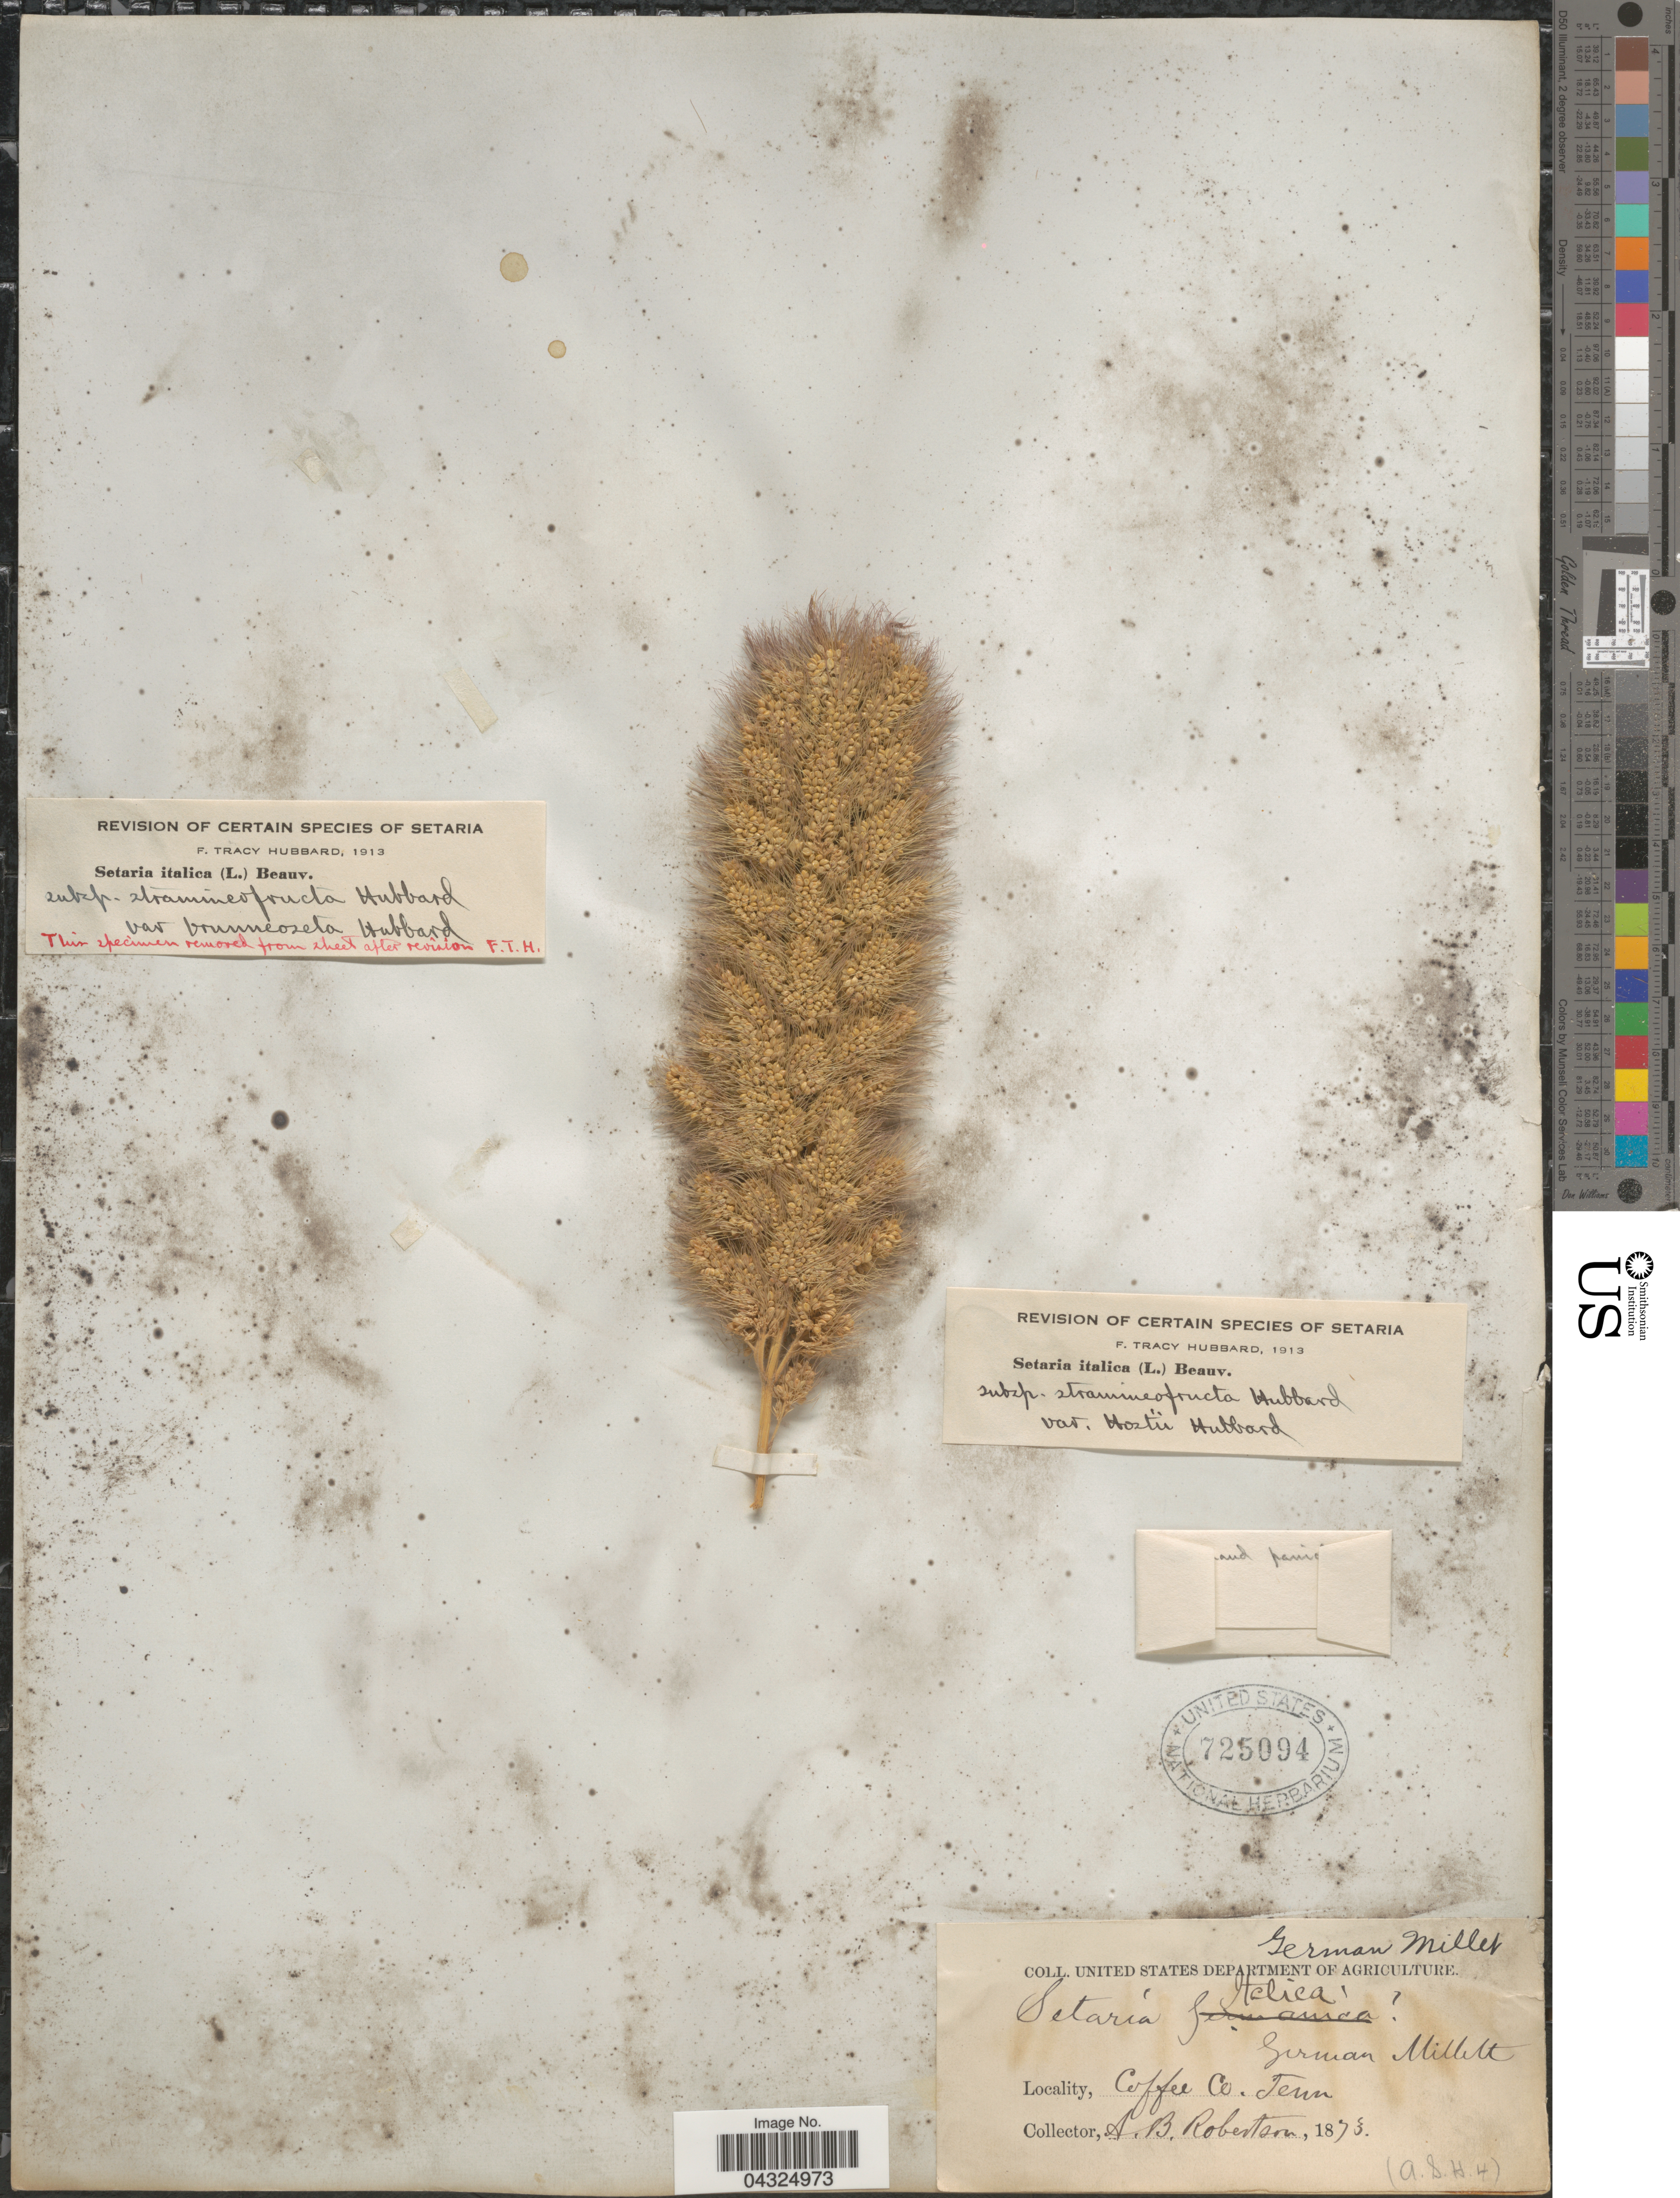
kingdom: Plantae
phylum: Tracheophyta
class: Liliopsida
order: Poales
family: Poaceae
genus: Setaria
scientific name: Setaria italica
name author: (L.) P. Beauv.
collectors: A. Robertson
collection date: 1873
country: United States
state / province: Tennessee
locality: Coffee Co.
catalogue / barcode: US 725094